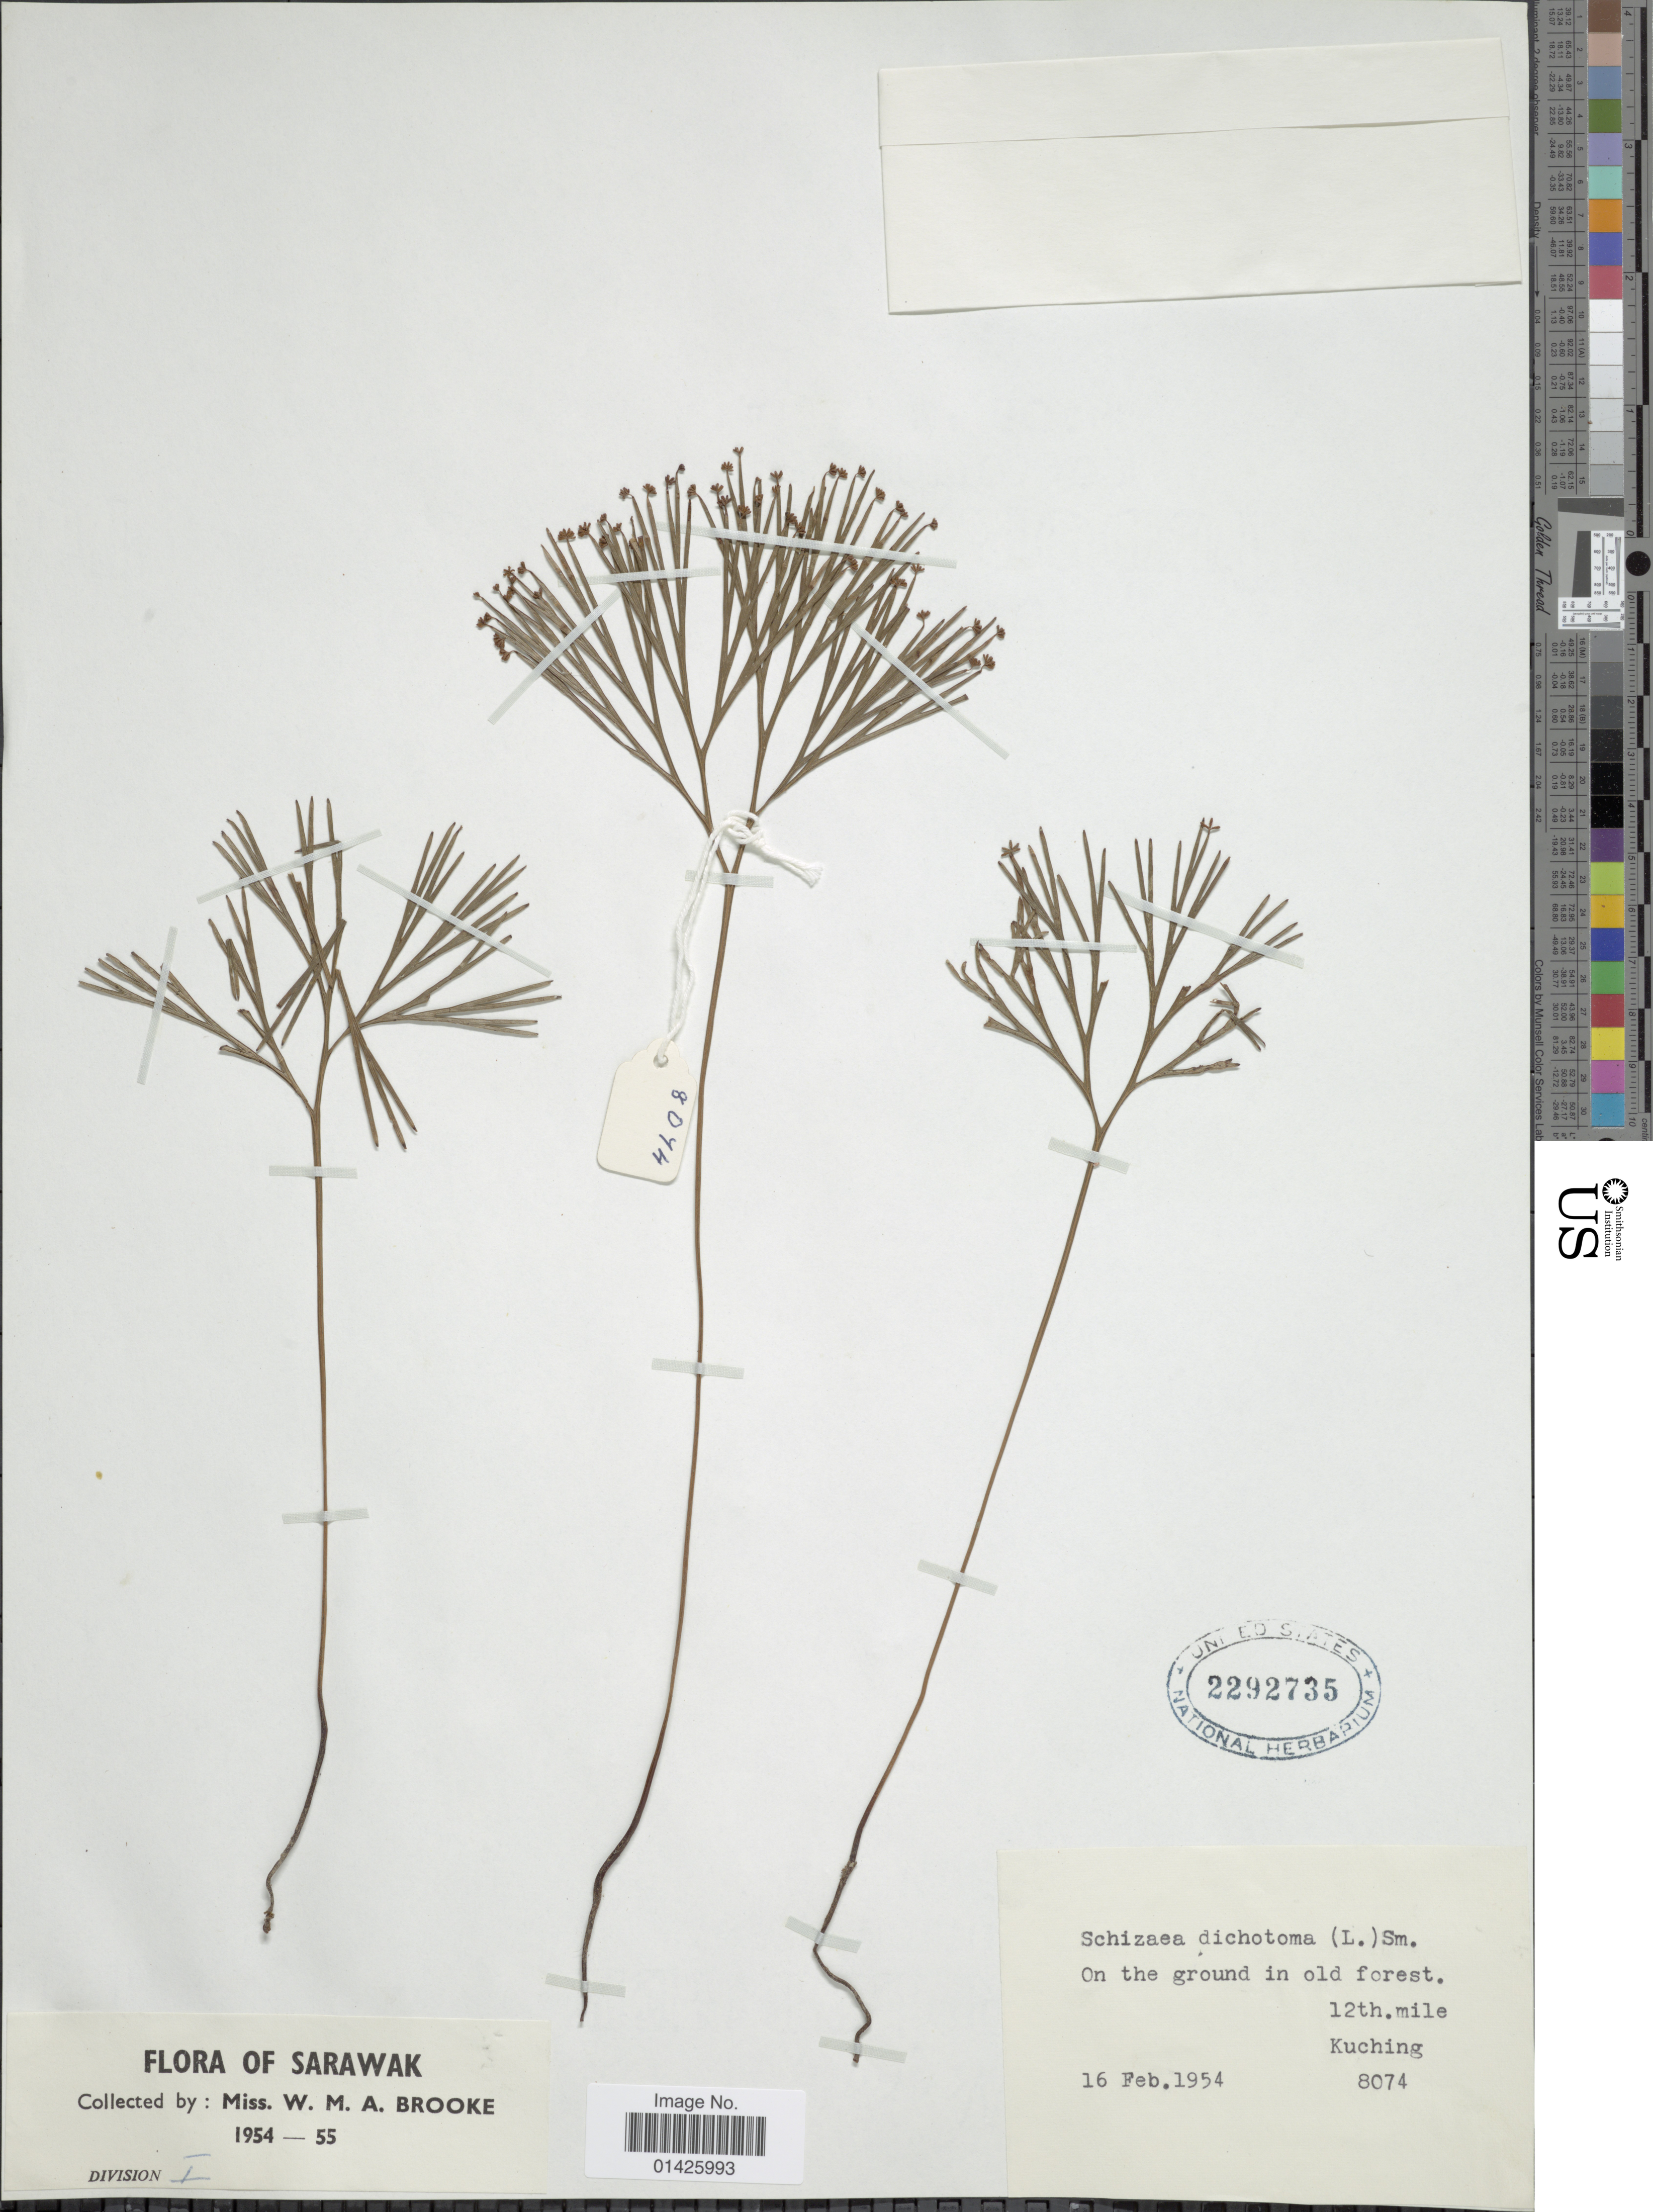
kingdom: Plantae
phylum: Tracheophyta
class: Polypodiopsida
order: Schizaeales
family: Schizaeaceae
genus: Schizaea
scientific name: Schizaea dichotoma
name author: (L.) J. Sm.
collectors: W. Brooke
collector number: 8074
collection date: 1954-02-16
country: Malaysia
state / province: Sarawak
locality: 12th miles Kuching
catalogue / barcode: US 2292735